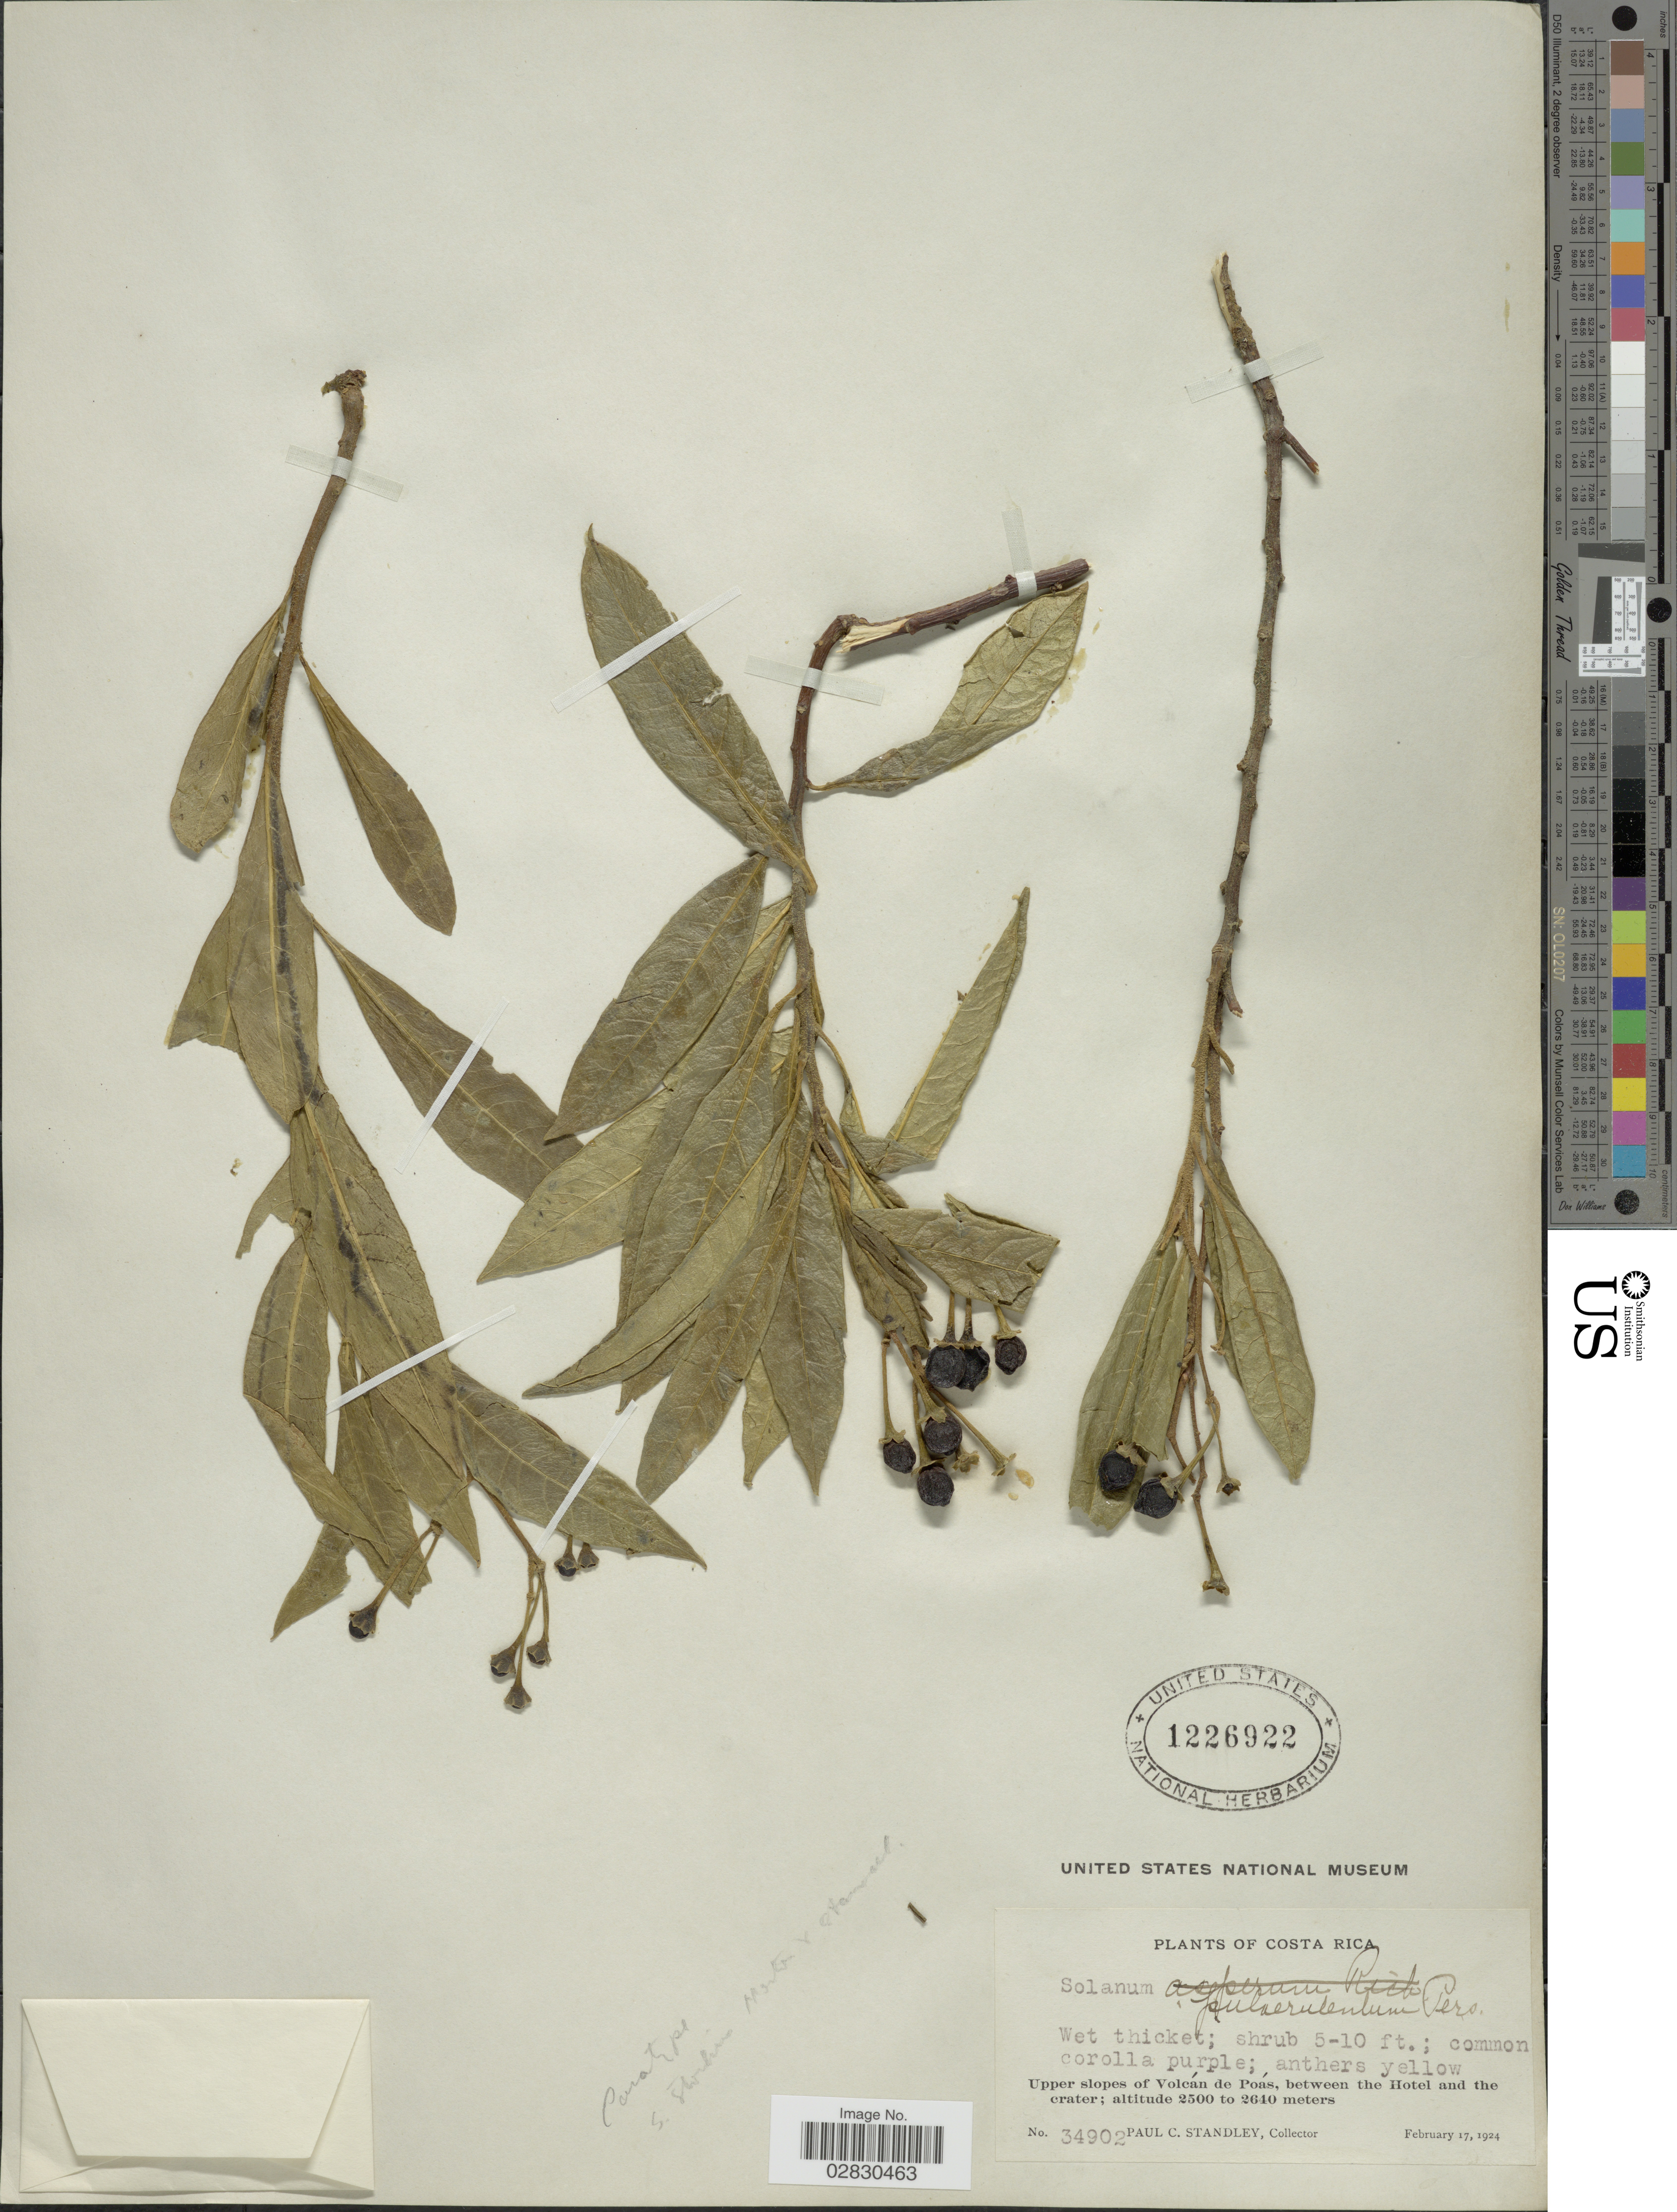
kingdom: Plantae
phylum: Tracheophyta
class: Magnoliopsida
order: Solanales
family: Solanaceae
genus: Solanum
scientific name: Solanum pulverulentum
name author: Pers.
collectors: P. C. Standley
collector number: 34902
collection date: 1924-02-17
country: Costa Rica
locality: Upper slopes of Volcán de Poás, between the Hotel and the crater.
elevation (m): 2500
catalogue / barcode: US 1226922